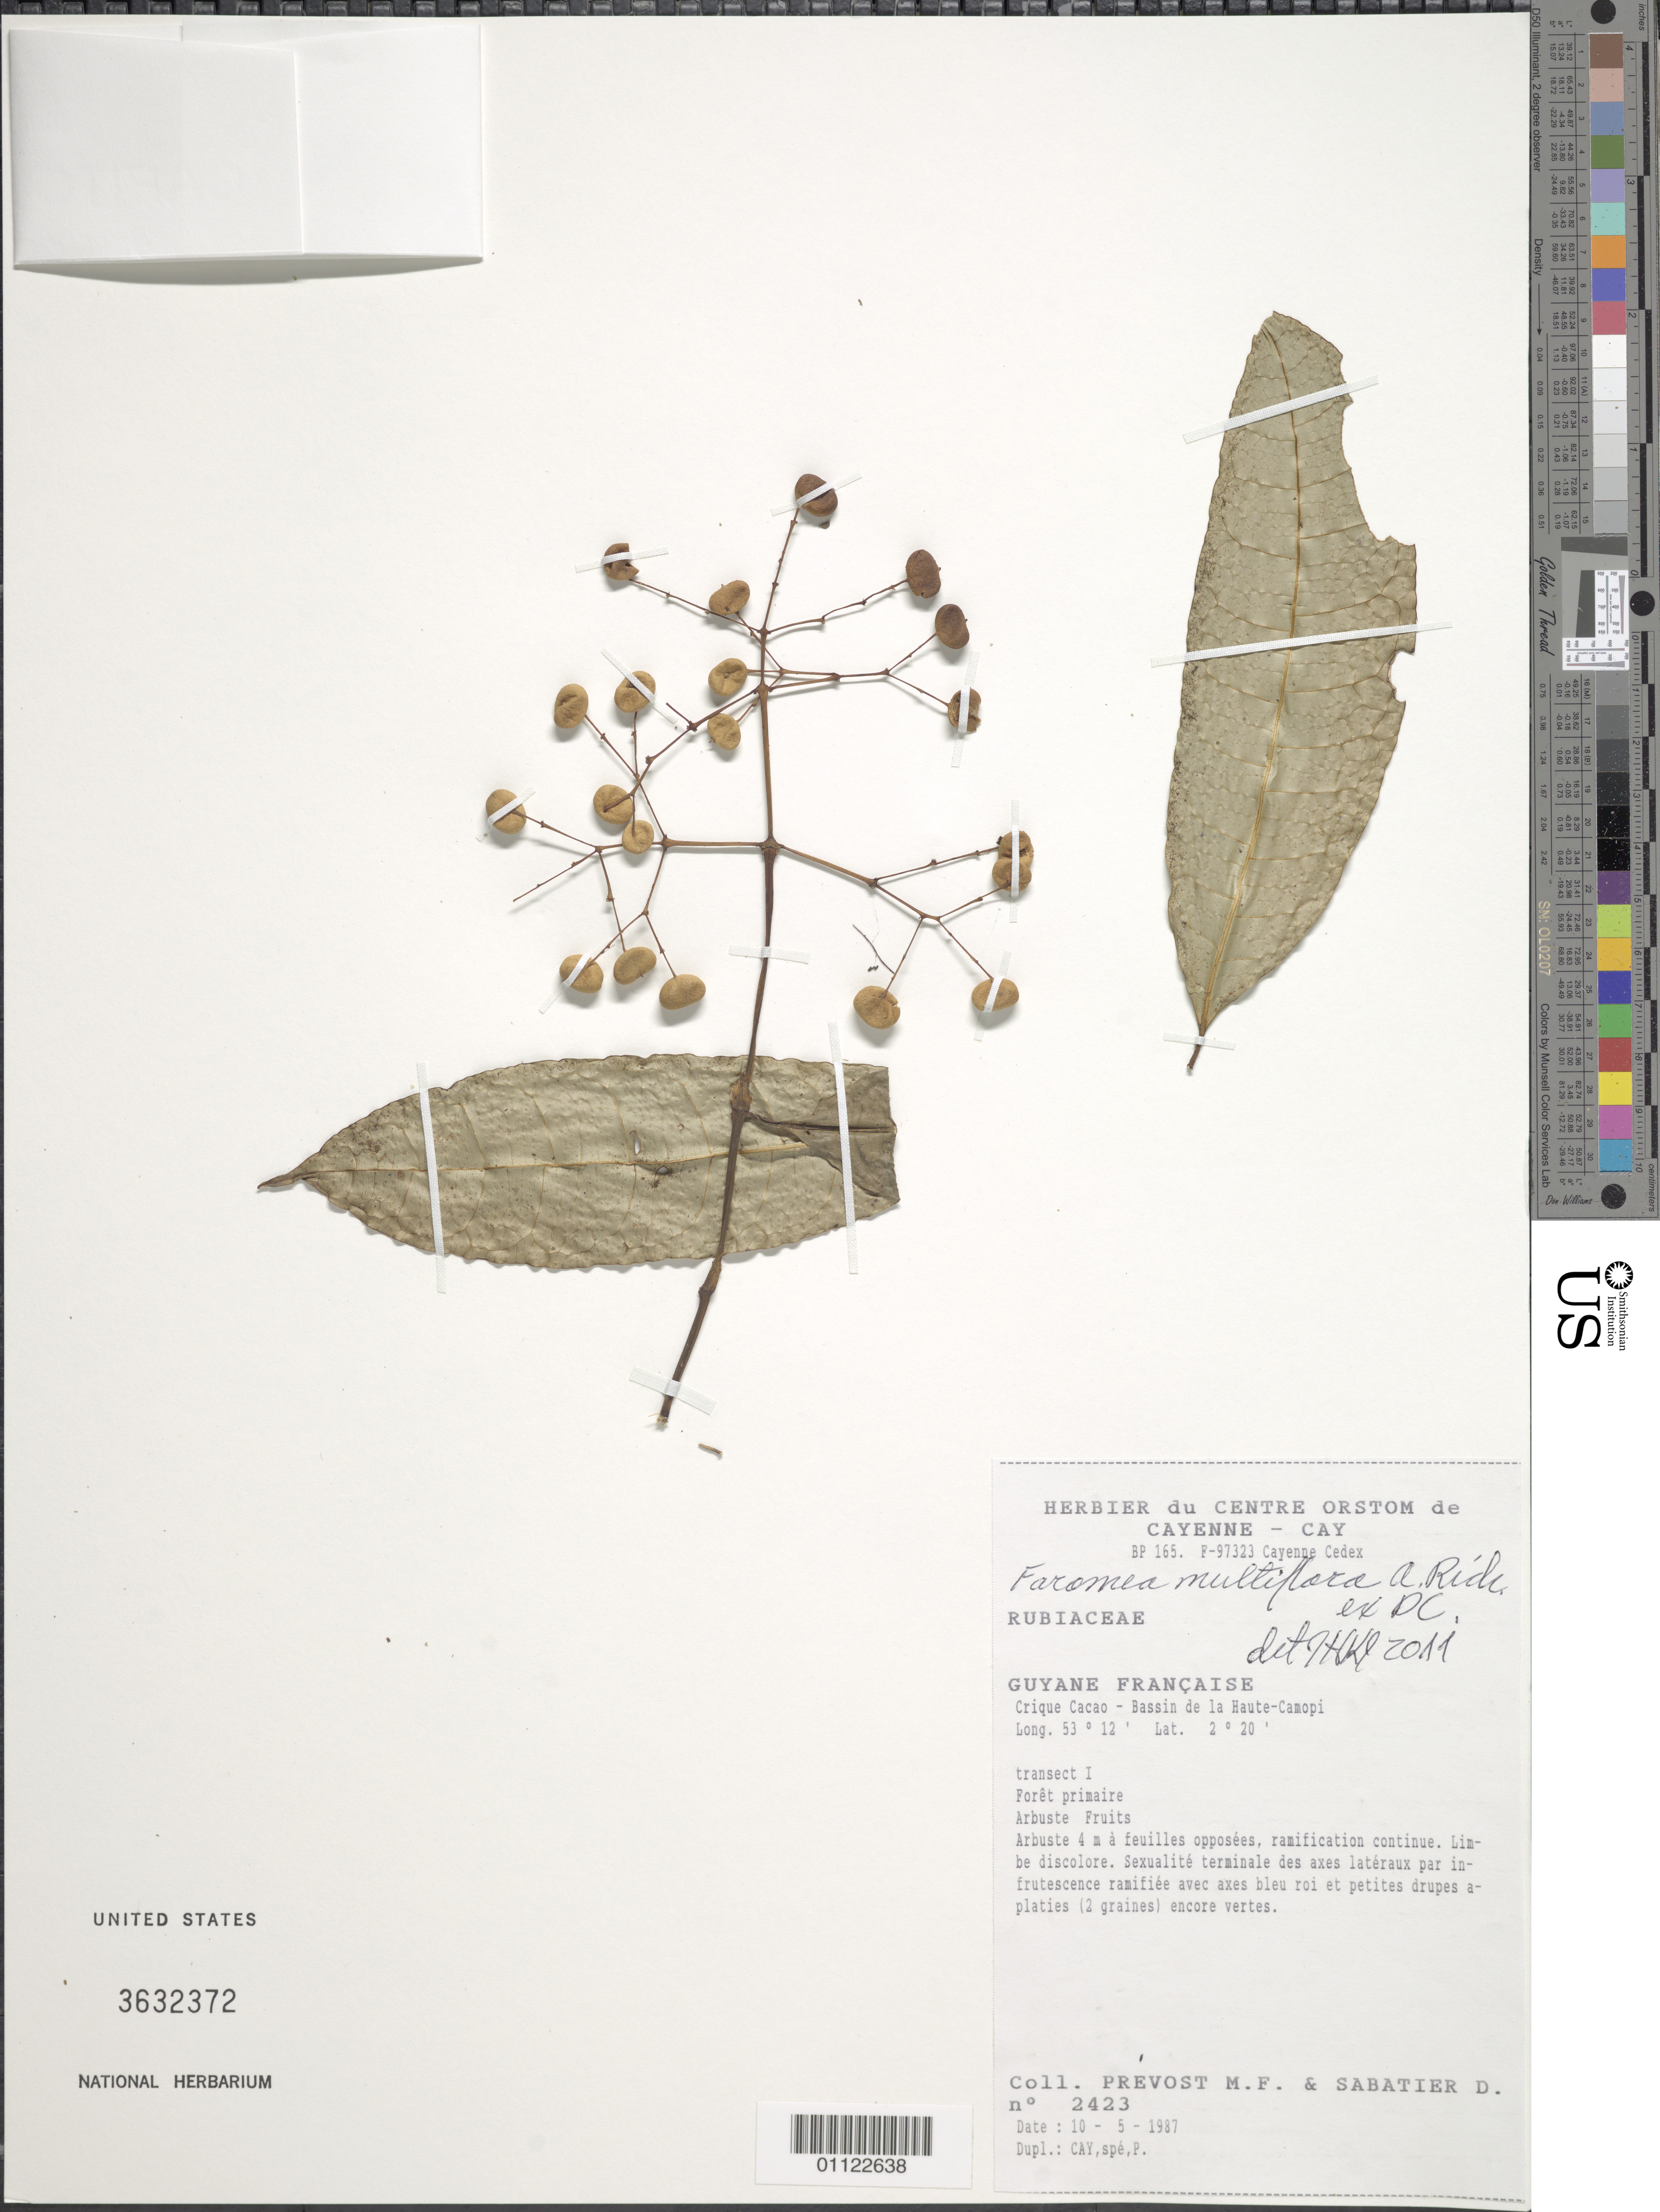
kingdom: Plantae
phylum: Tracheophyta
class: Magnoliopsida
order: Gentianales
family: Rubiaceae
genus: Faramea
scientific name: Faramea multiflora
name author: A. Rich. ex DC.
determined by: Kirkbride, J. H.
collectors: M.-F. Prévost & D. Sabatier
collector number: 2423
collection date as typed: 10-May-87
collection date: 1987-05-10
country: French Guiana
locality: Crique Cacao, Bassin de la Haute-Camopi, transect 1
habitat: Primary forest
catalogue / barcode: US 3632372